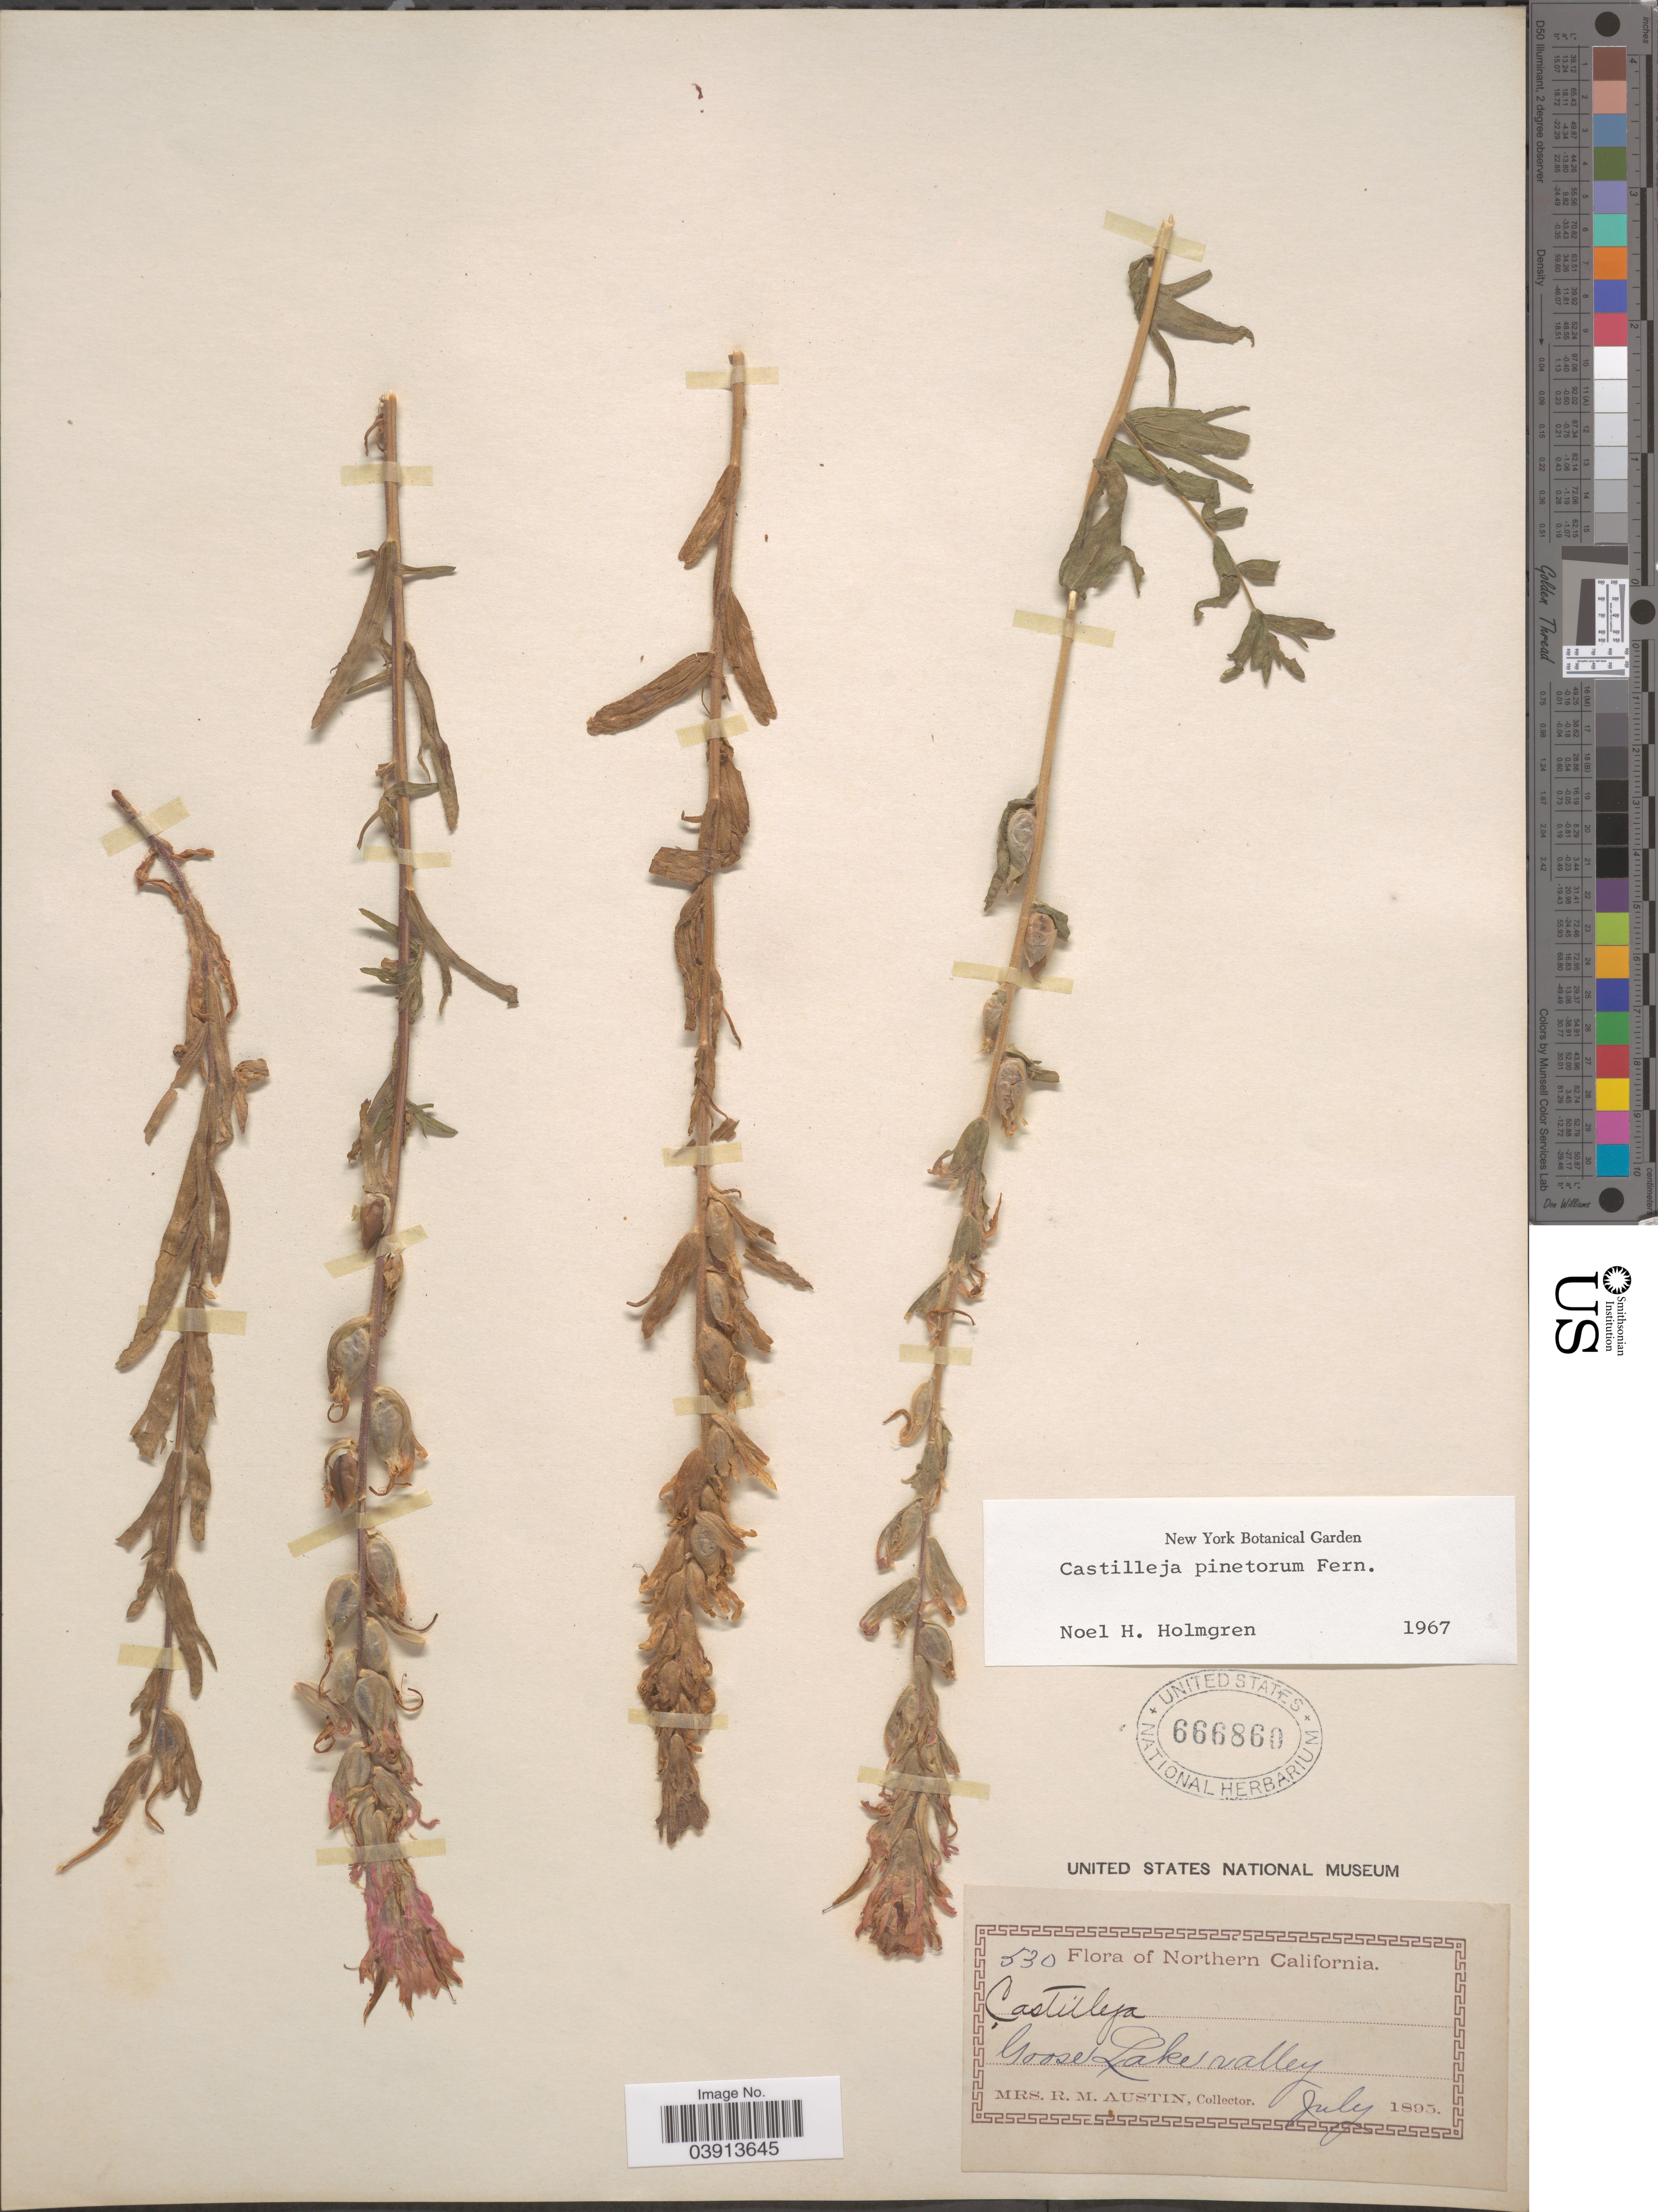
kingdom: Plantae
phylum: Tracheophyta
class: Magnoliopsida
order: Lamiales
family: Orobanchaceae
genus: Castilleja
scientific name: Castilleja pinetorum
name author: Fernald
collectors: R. Austin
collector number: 530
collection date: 1895-07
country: United States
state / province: California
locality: Northern California. Goose Lake valley.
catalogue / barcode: US 666860